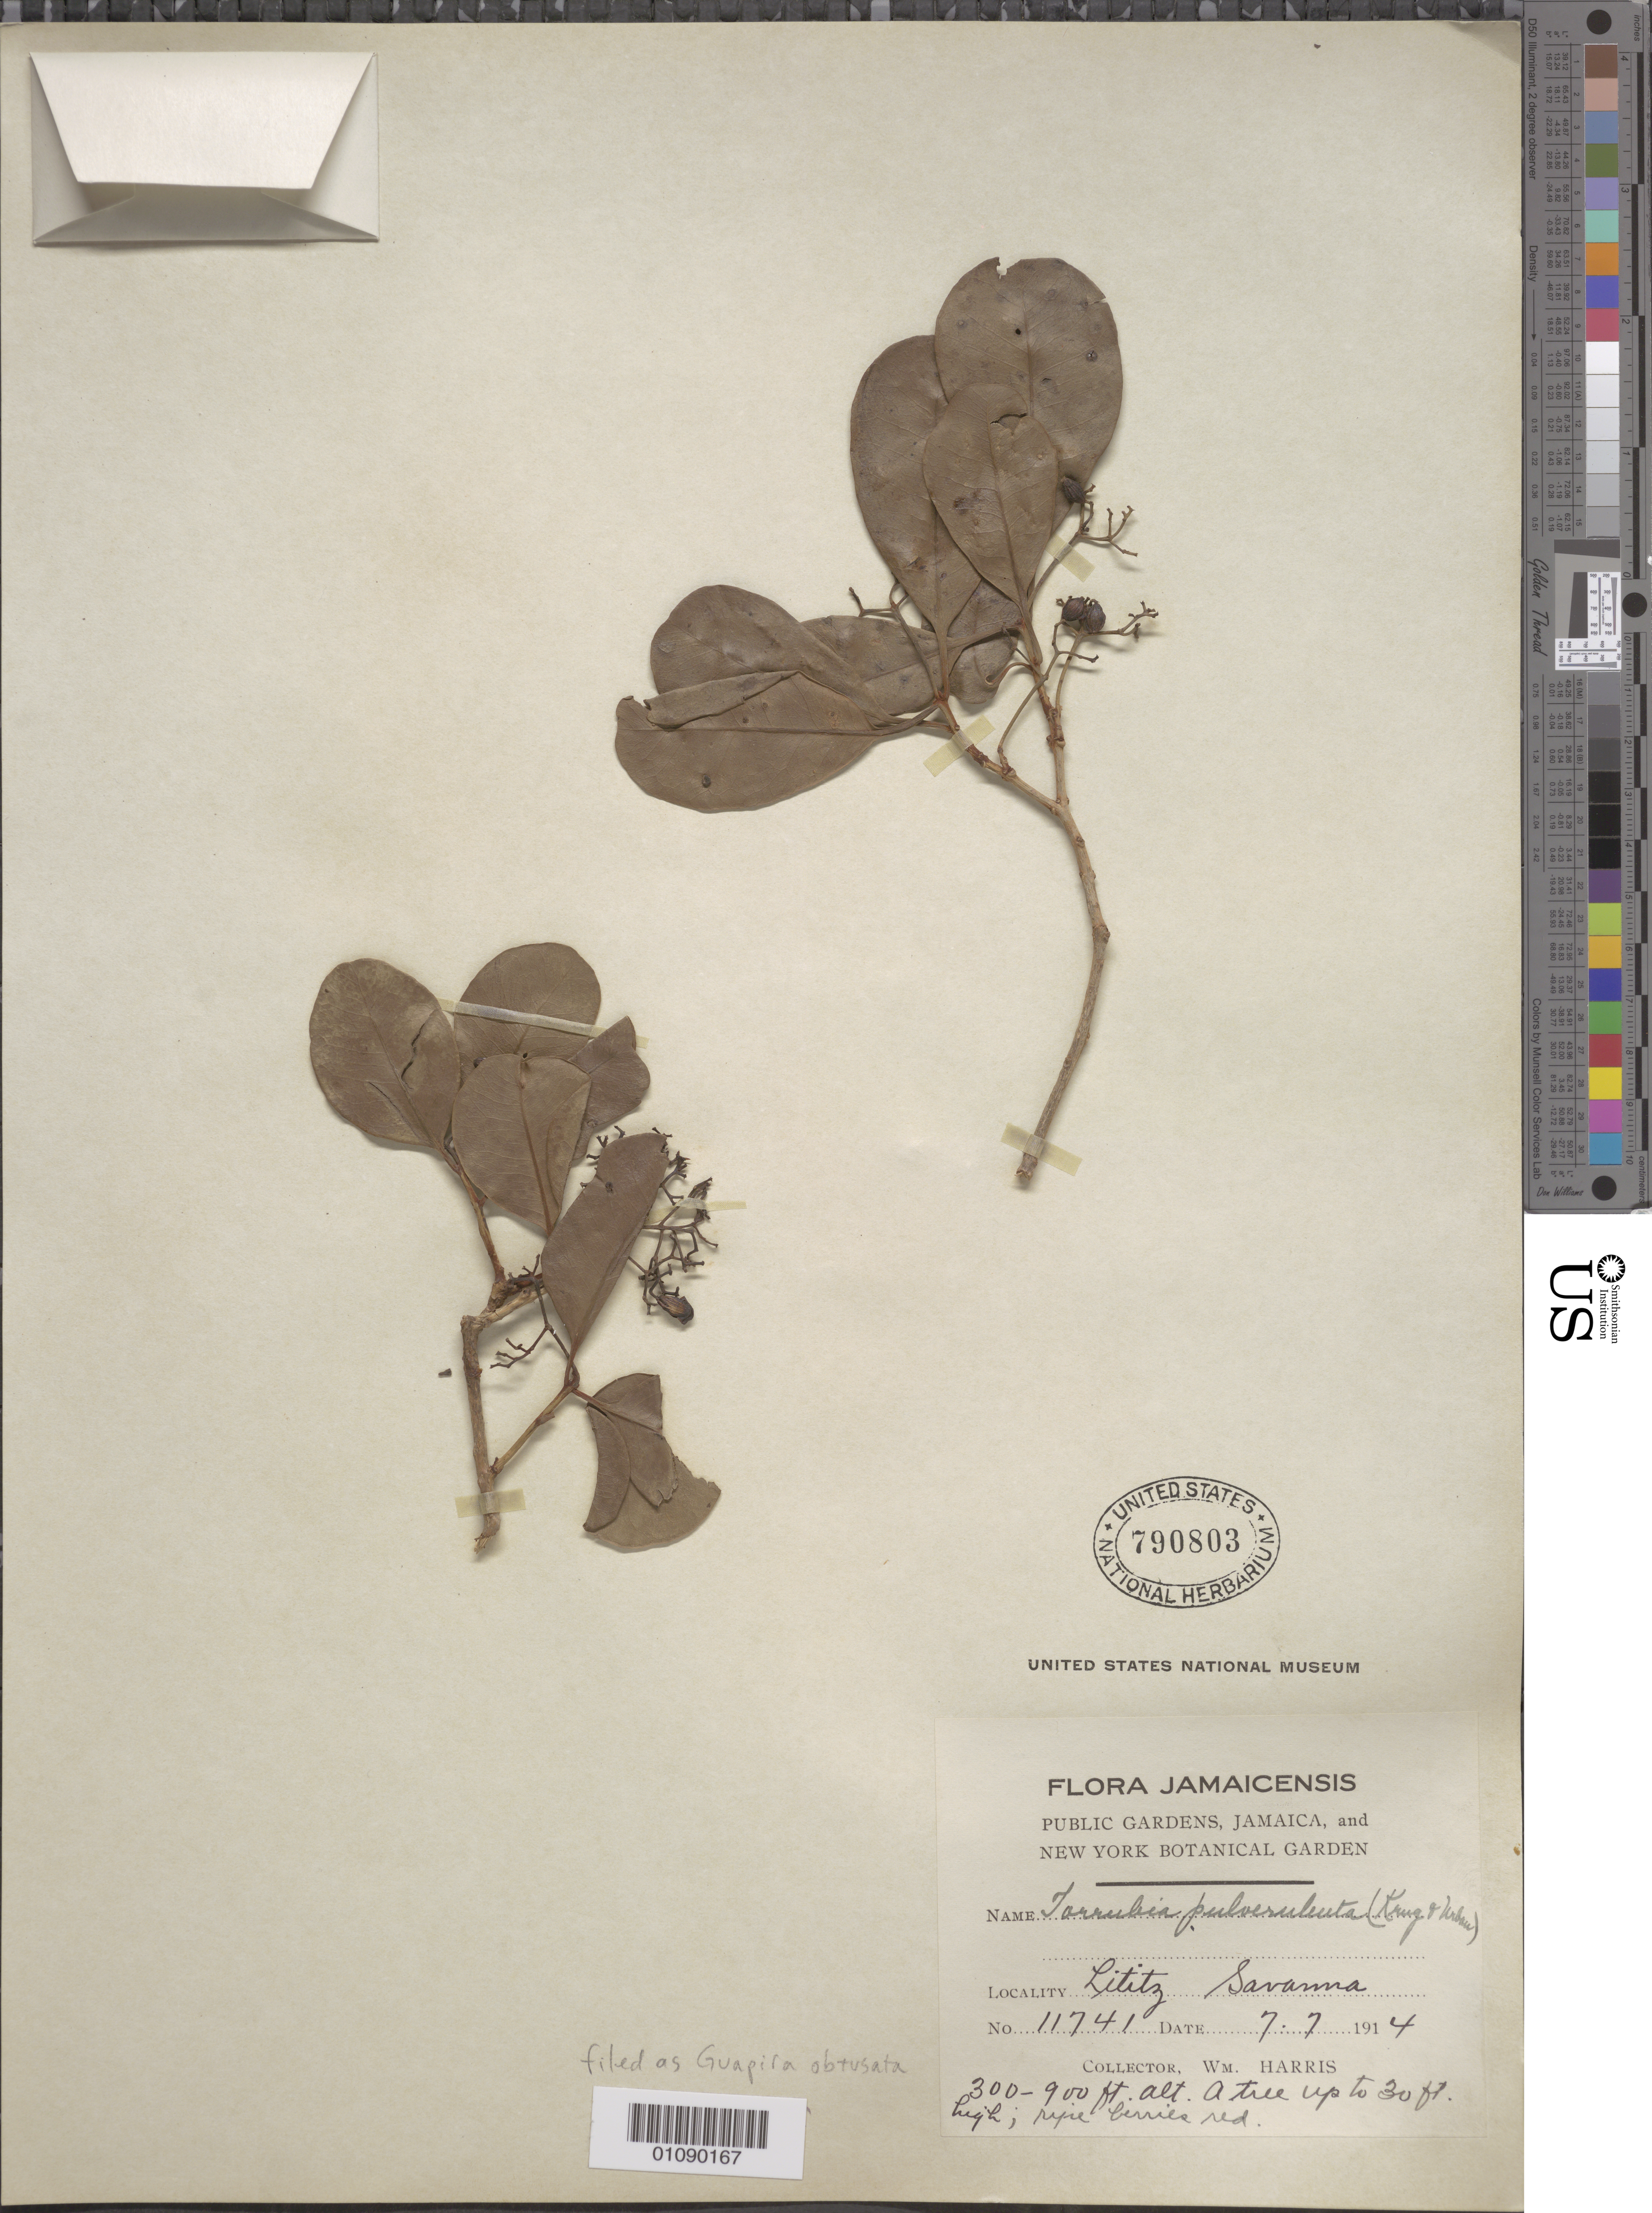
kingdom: Plantae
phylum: Tracheophyta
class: Magnoliopsida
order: Caryophyllales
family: Nyctaginaceae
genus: Guapira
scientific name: Guapira obtusata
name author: (Jacq.) Little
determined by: Strong, Mark T., (BOT), Smithsonian Institution - National Museum of Natural History (UNITED STATES)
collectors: W. Harris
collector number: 11741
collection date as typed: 07 Jul 1914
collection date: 1914-07-07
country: Jamaica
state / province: Saint Catherine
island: Jamaica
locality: Lititz Savanna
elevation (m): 91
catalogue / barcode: US 790803